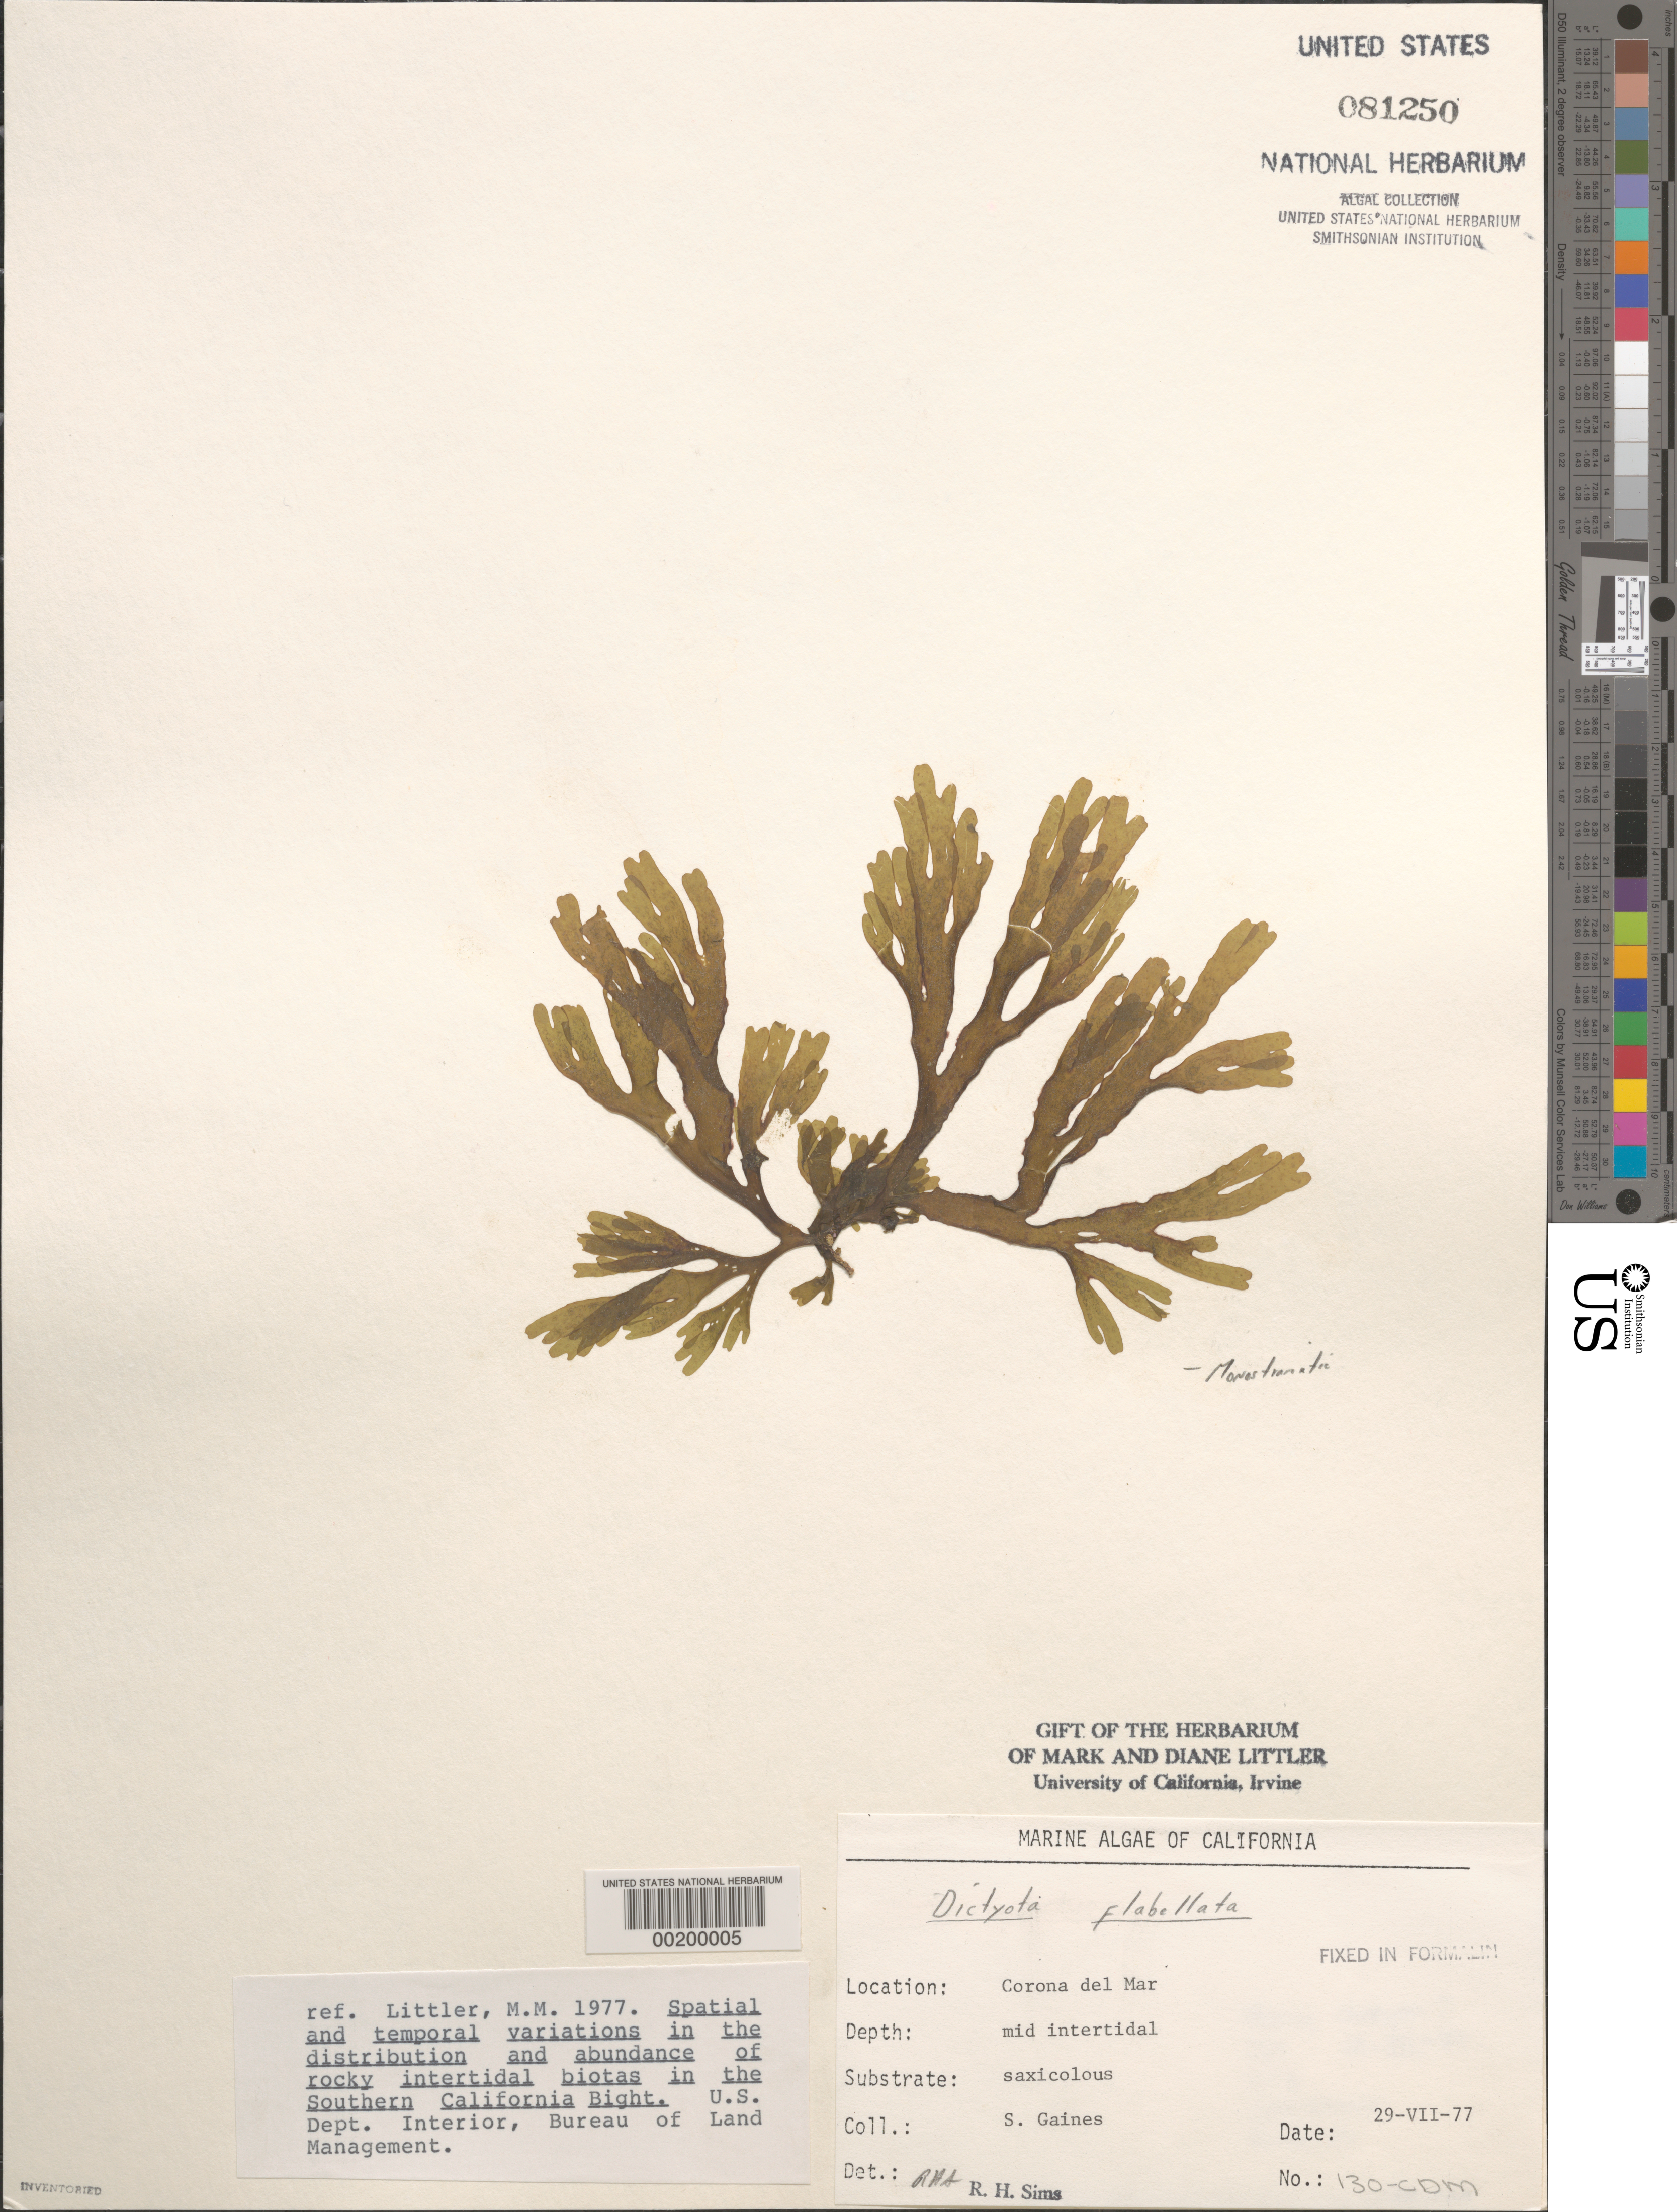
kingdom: Chromista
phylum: Ochrophyta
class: Phaeophyceae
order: Dictyotales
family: Dictyotaceae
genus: Dictyota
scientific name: Dictyota flabellata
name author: (Collins) Setch. & N.L. Gardner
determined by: Sims, Robert H.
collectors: S. Gaines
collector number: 130-CDM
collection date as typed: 29 Jul 1977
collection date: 1977-07-29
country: United States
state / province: California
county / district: Orange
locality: Corona del Mar, mouth of Morning Canyon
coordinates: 33 35'14"N, 117 51'54"W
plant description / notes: BLM-SOCALBIGHT Rocky Intertidal Survey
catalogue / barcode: US 81250